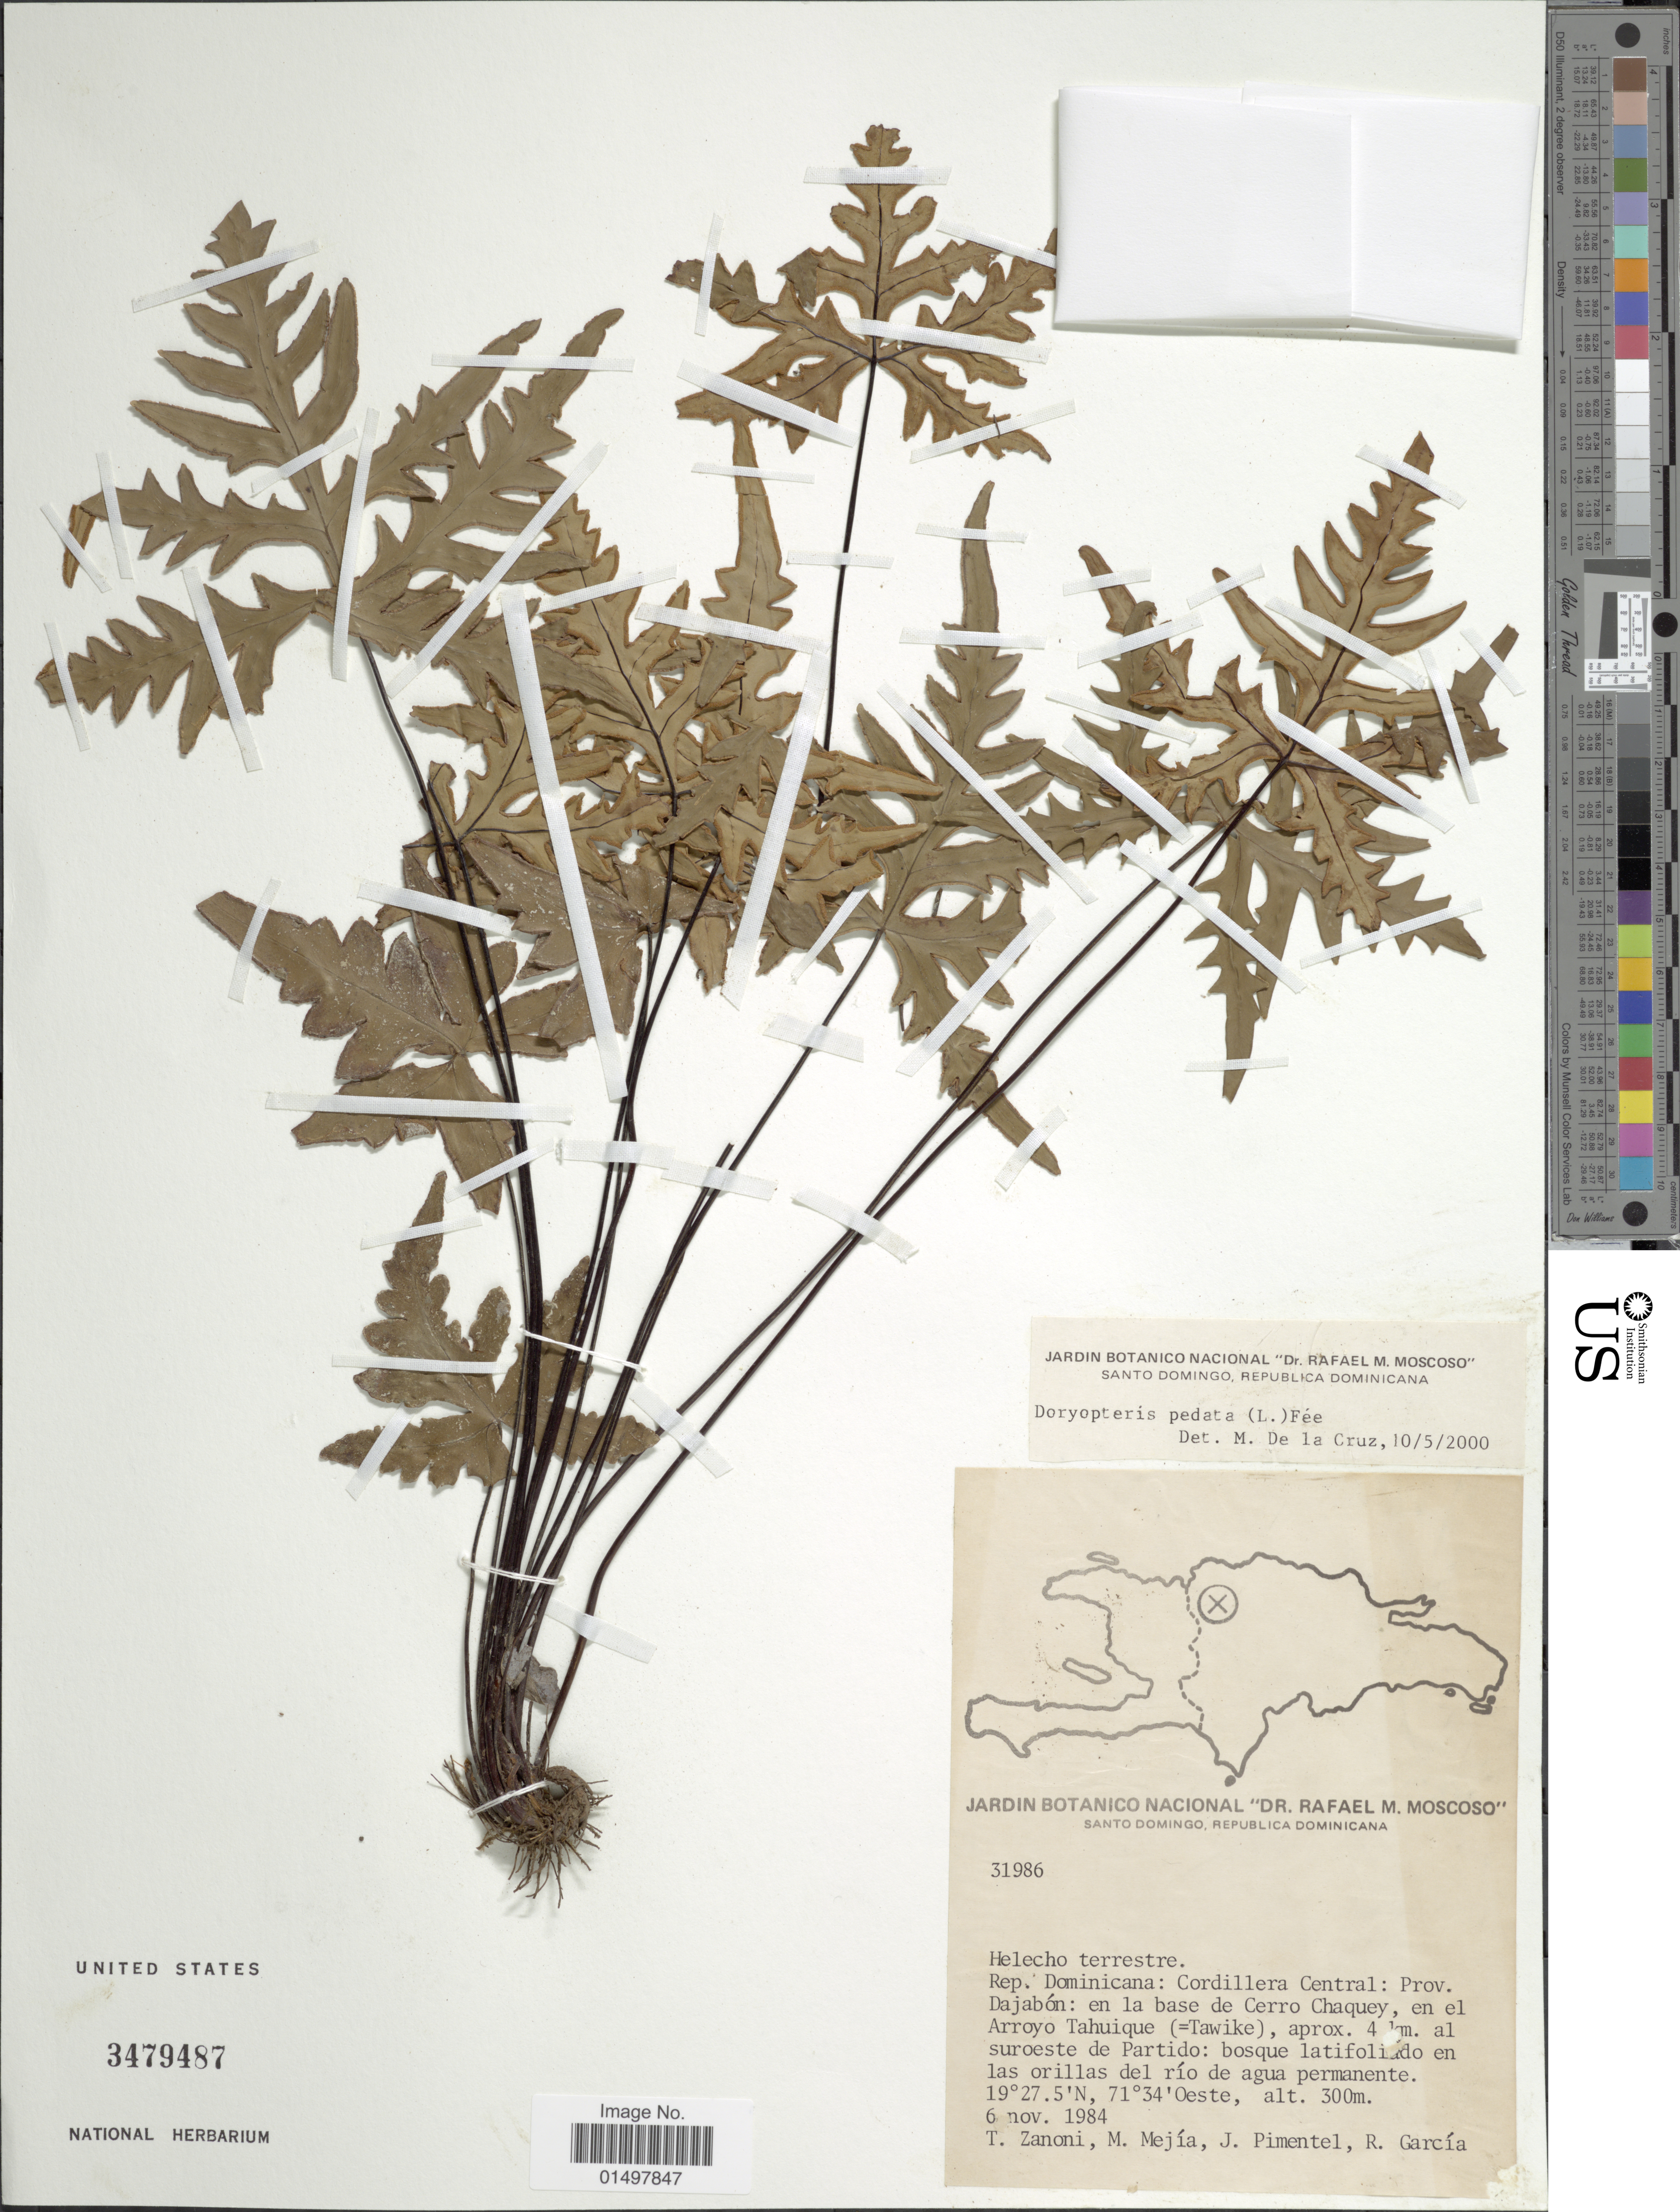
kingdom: Plantae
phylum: Tracheophyta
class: Polypodiopsida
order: Polypodiales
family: Pteridaceae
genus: Doryopteris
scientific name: Doryopteris pedata var. typica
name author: (L.) Fée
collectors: T. A. Zanoni, M. Mejia, J. Pimentel & R. Garcia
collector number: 31986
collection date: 1984-11-06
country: Dominican Republic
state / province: Dajabón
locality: Rep. Dominicana: Cordillera Central: Prov. Dajabon: en la base de Cerro Chaquey, en el Arroyo Tahuique (=Tawike), aprox. 4 km. al suroeste de Partido.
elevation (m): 300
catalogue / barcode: US 3479487